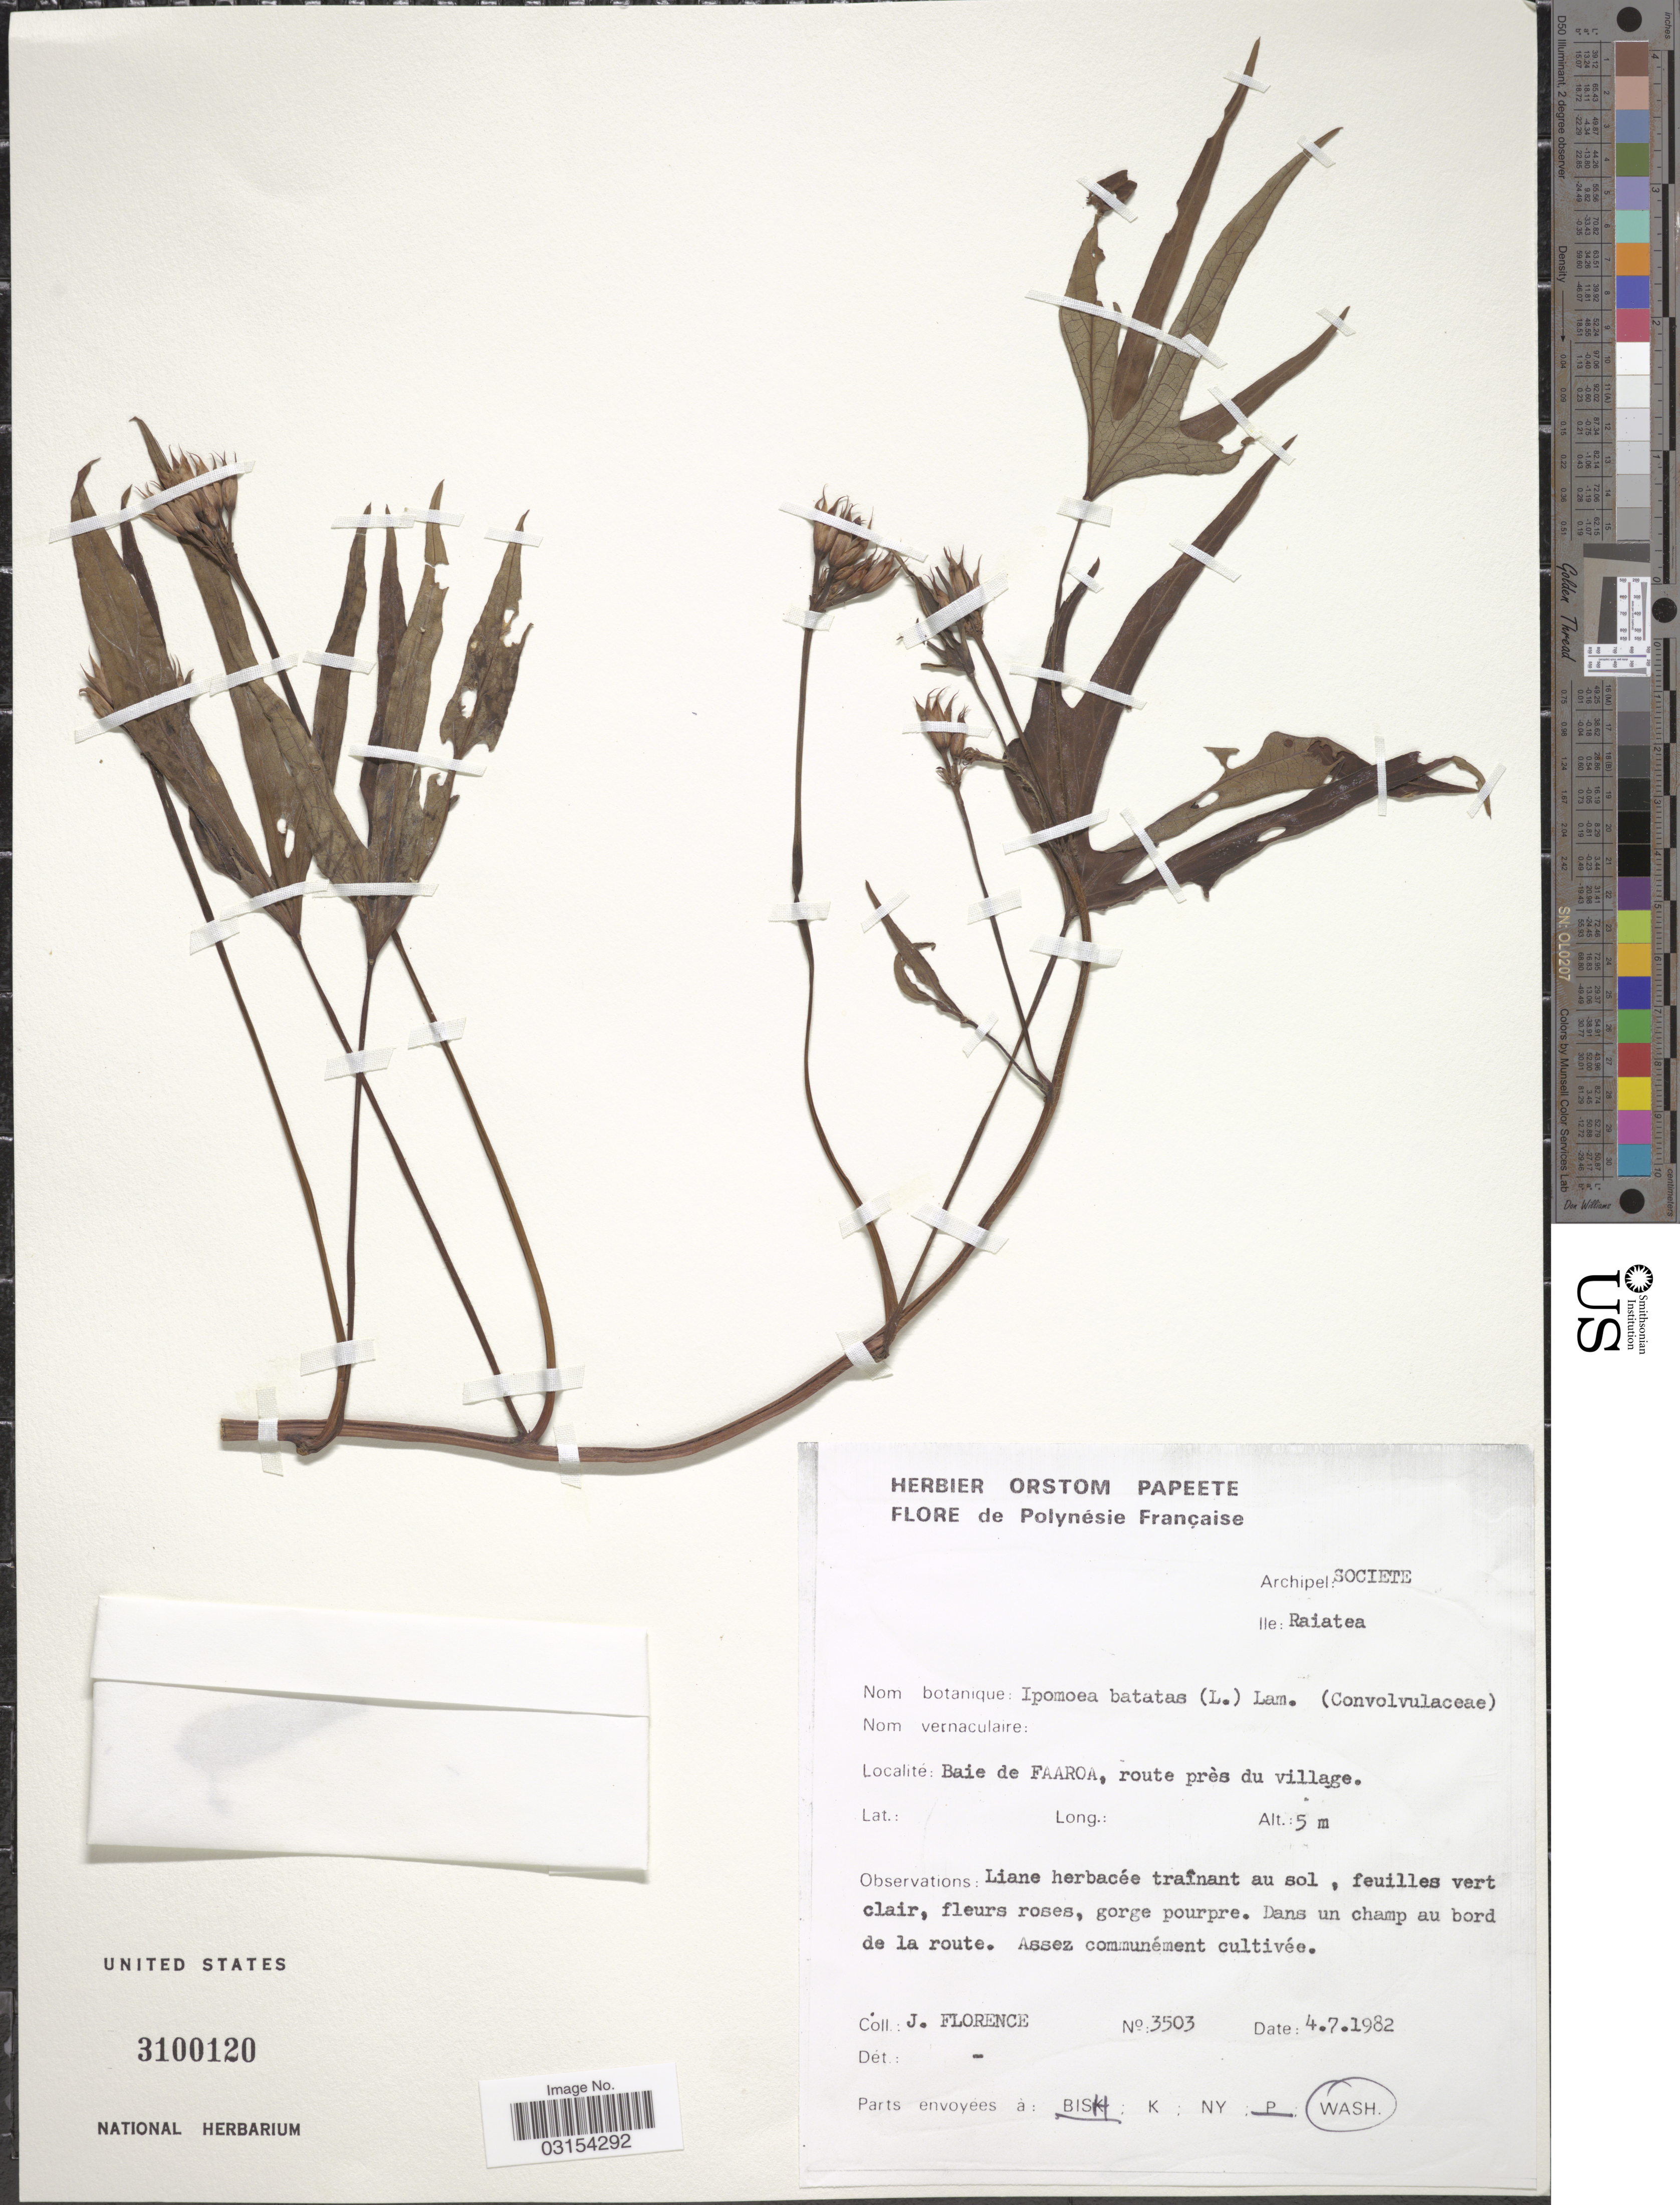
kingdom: Plantae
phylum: Tracheophyta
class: Magnoliopsida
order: Solanales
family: Convolvulaceae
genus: Ipomoea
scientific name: Ipomoea batatas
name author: (L.) Lam.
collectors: J. Florence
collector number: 3503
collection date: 1982-07-04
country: French Polynesia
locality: Polynésie Française. Archipel: Societe. Ile: Raiatea. Baie de Faaroa, route près du village.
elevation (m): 5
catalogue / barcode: US 3100120